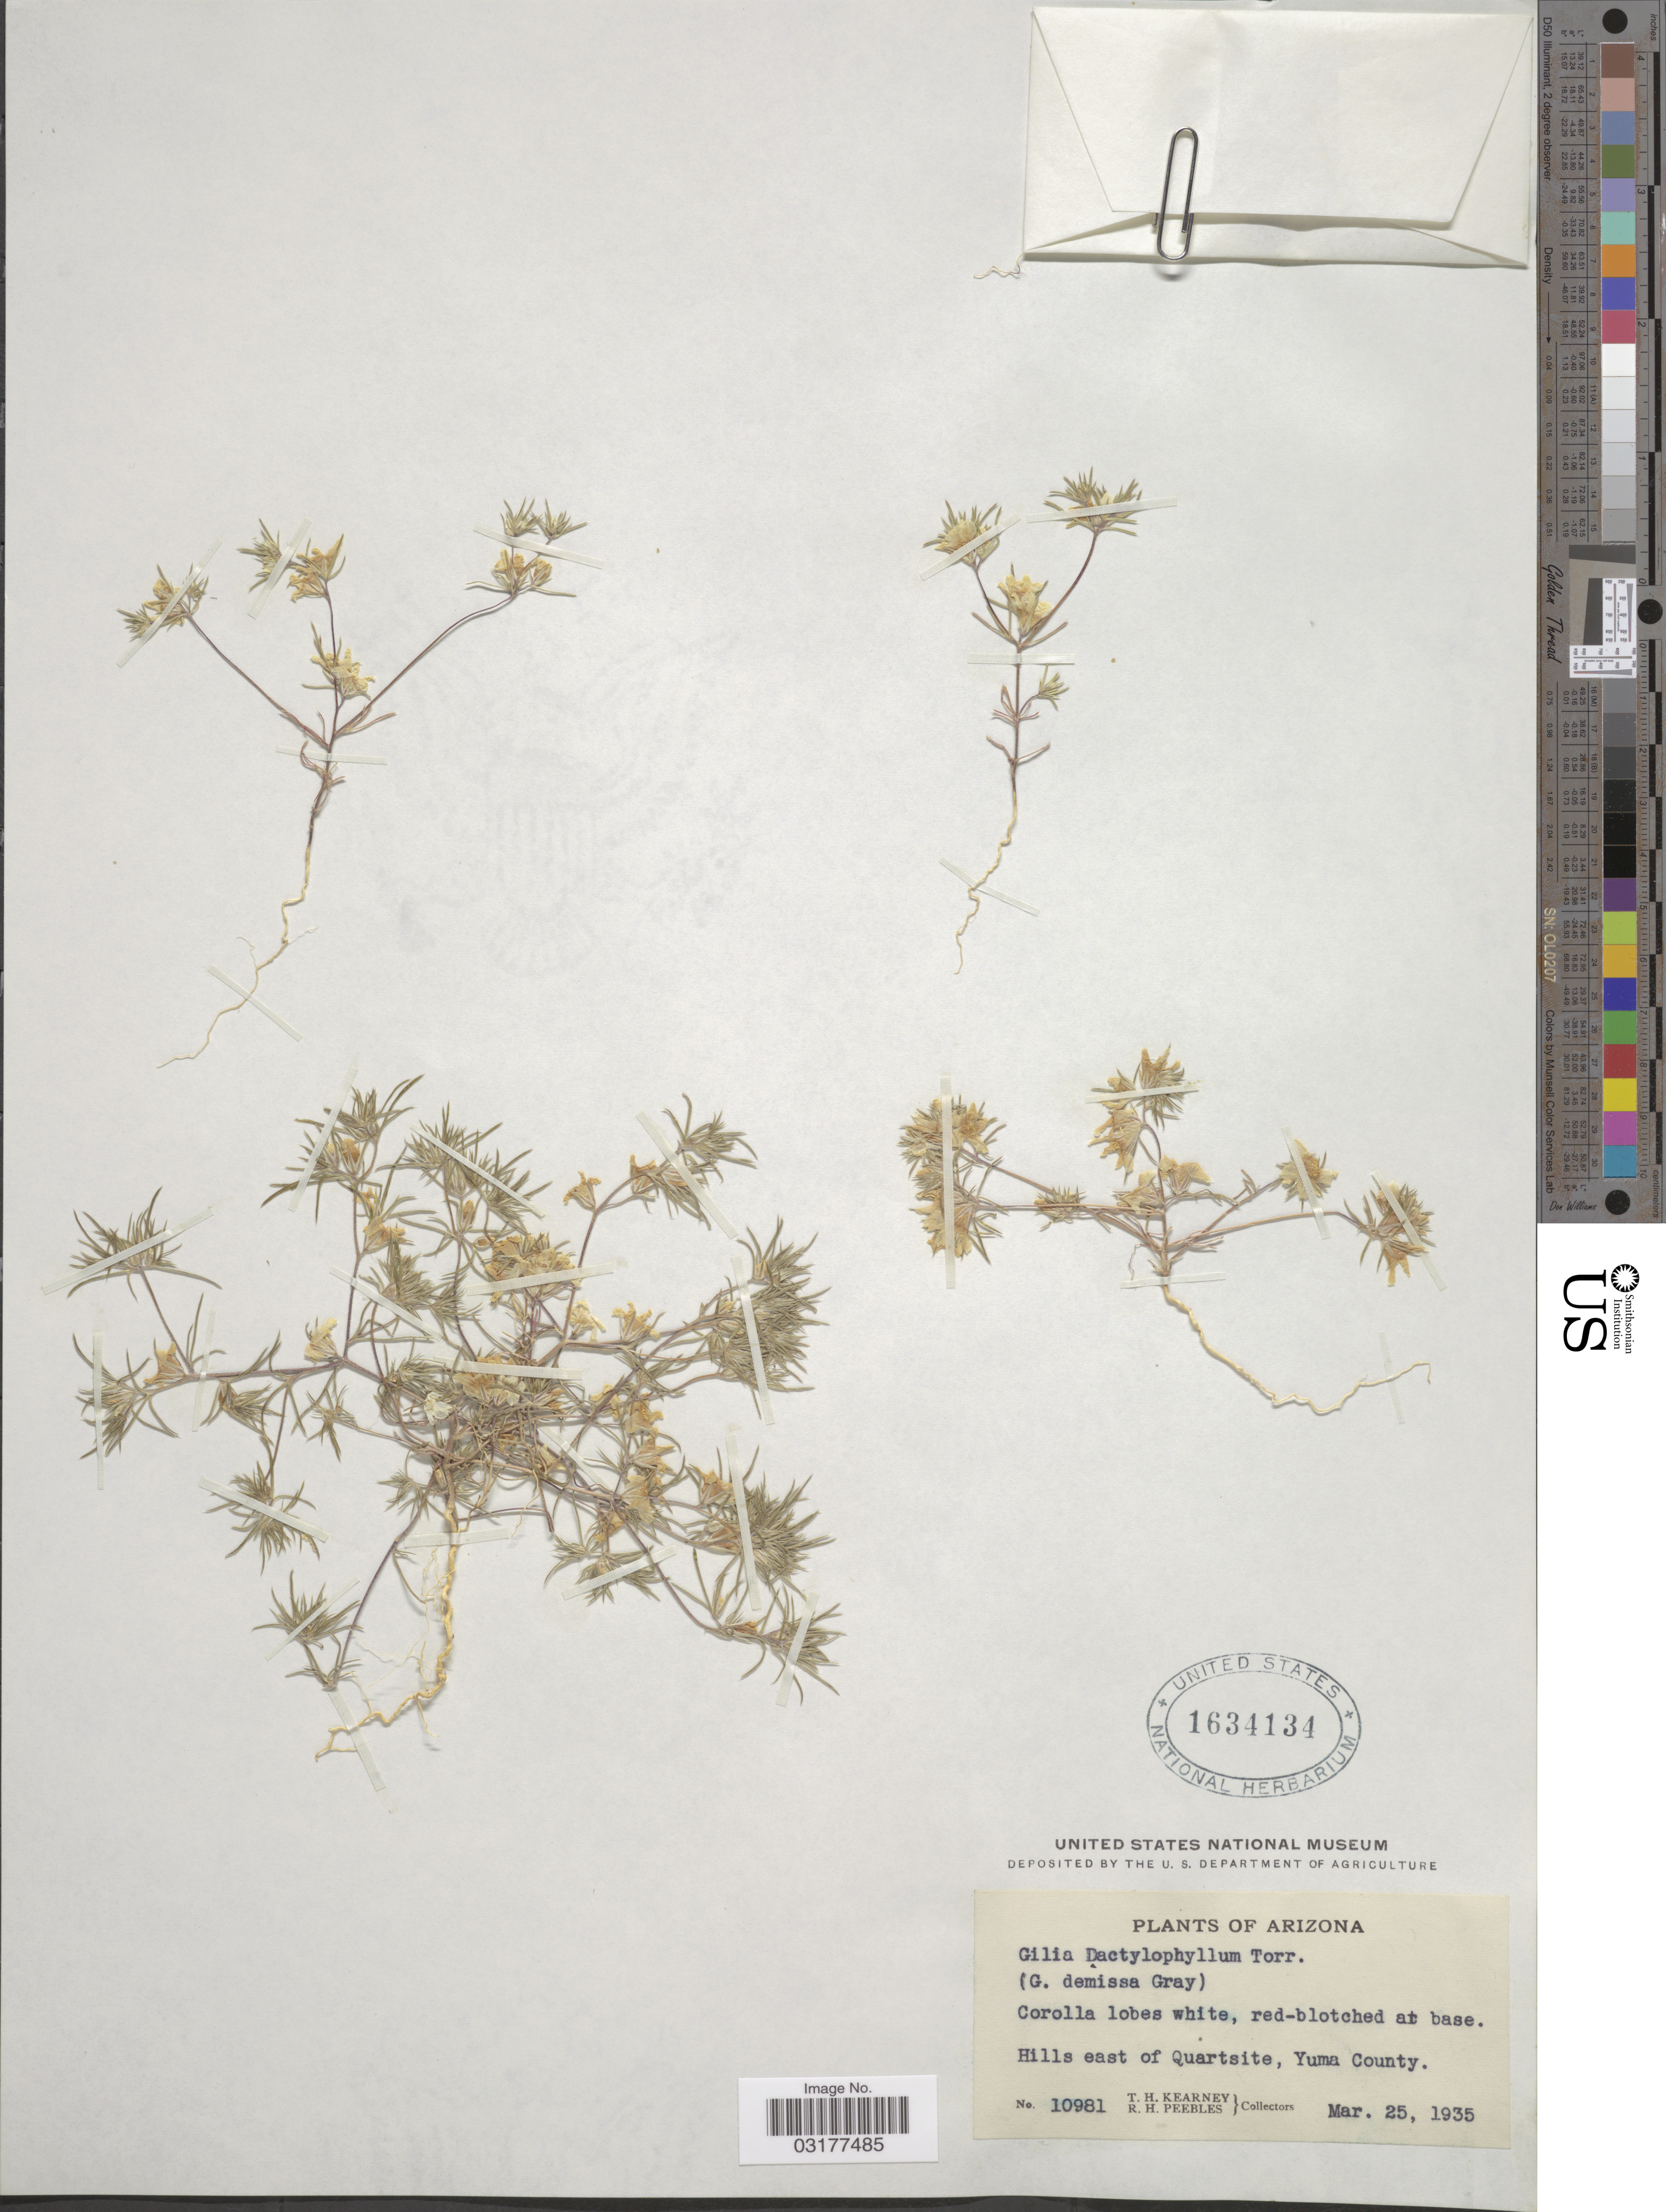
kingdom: Plantae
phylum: Tracheophyta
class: Magnoliopsida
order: Ericales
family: Polemoniaceae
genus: Linanthus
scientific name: Linanthus demissus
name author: (A. Gray) Greene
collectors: T. H. Kearney & R. H. Peebles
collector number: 10981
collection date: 1935-03-25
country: United States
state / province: Arizona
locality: Hills east of Quartsite, Yuma County.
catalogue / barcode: US 1634134